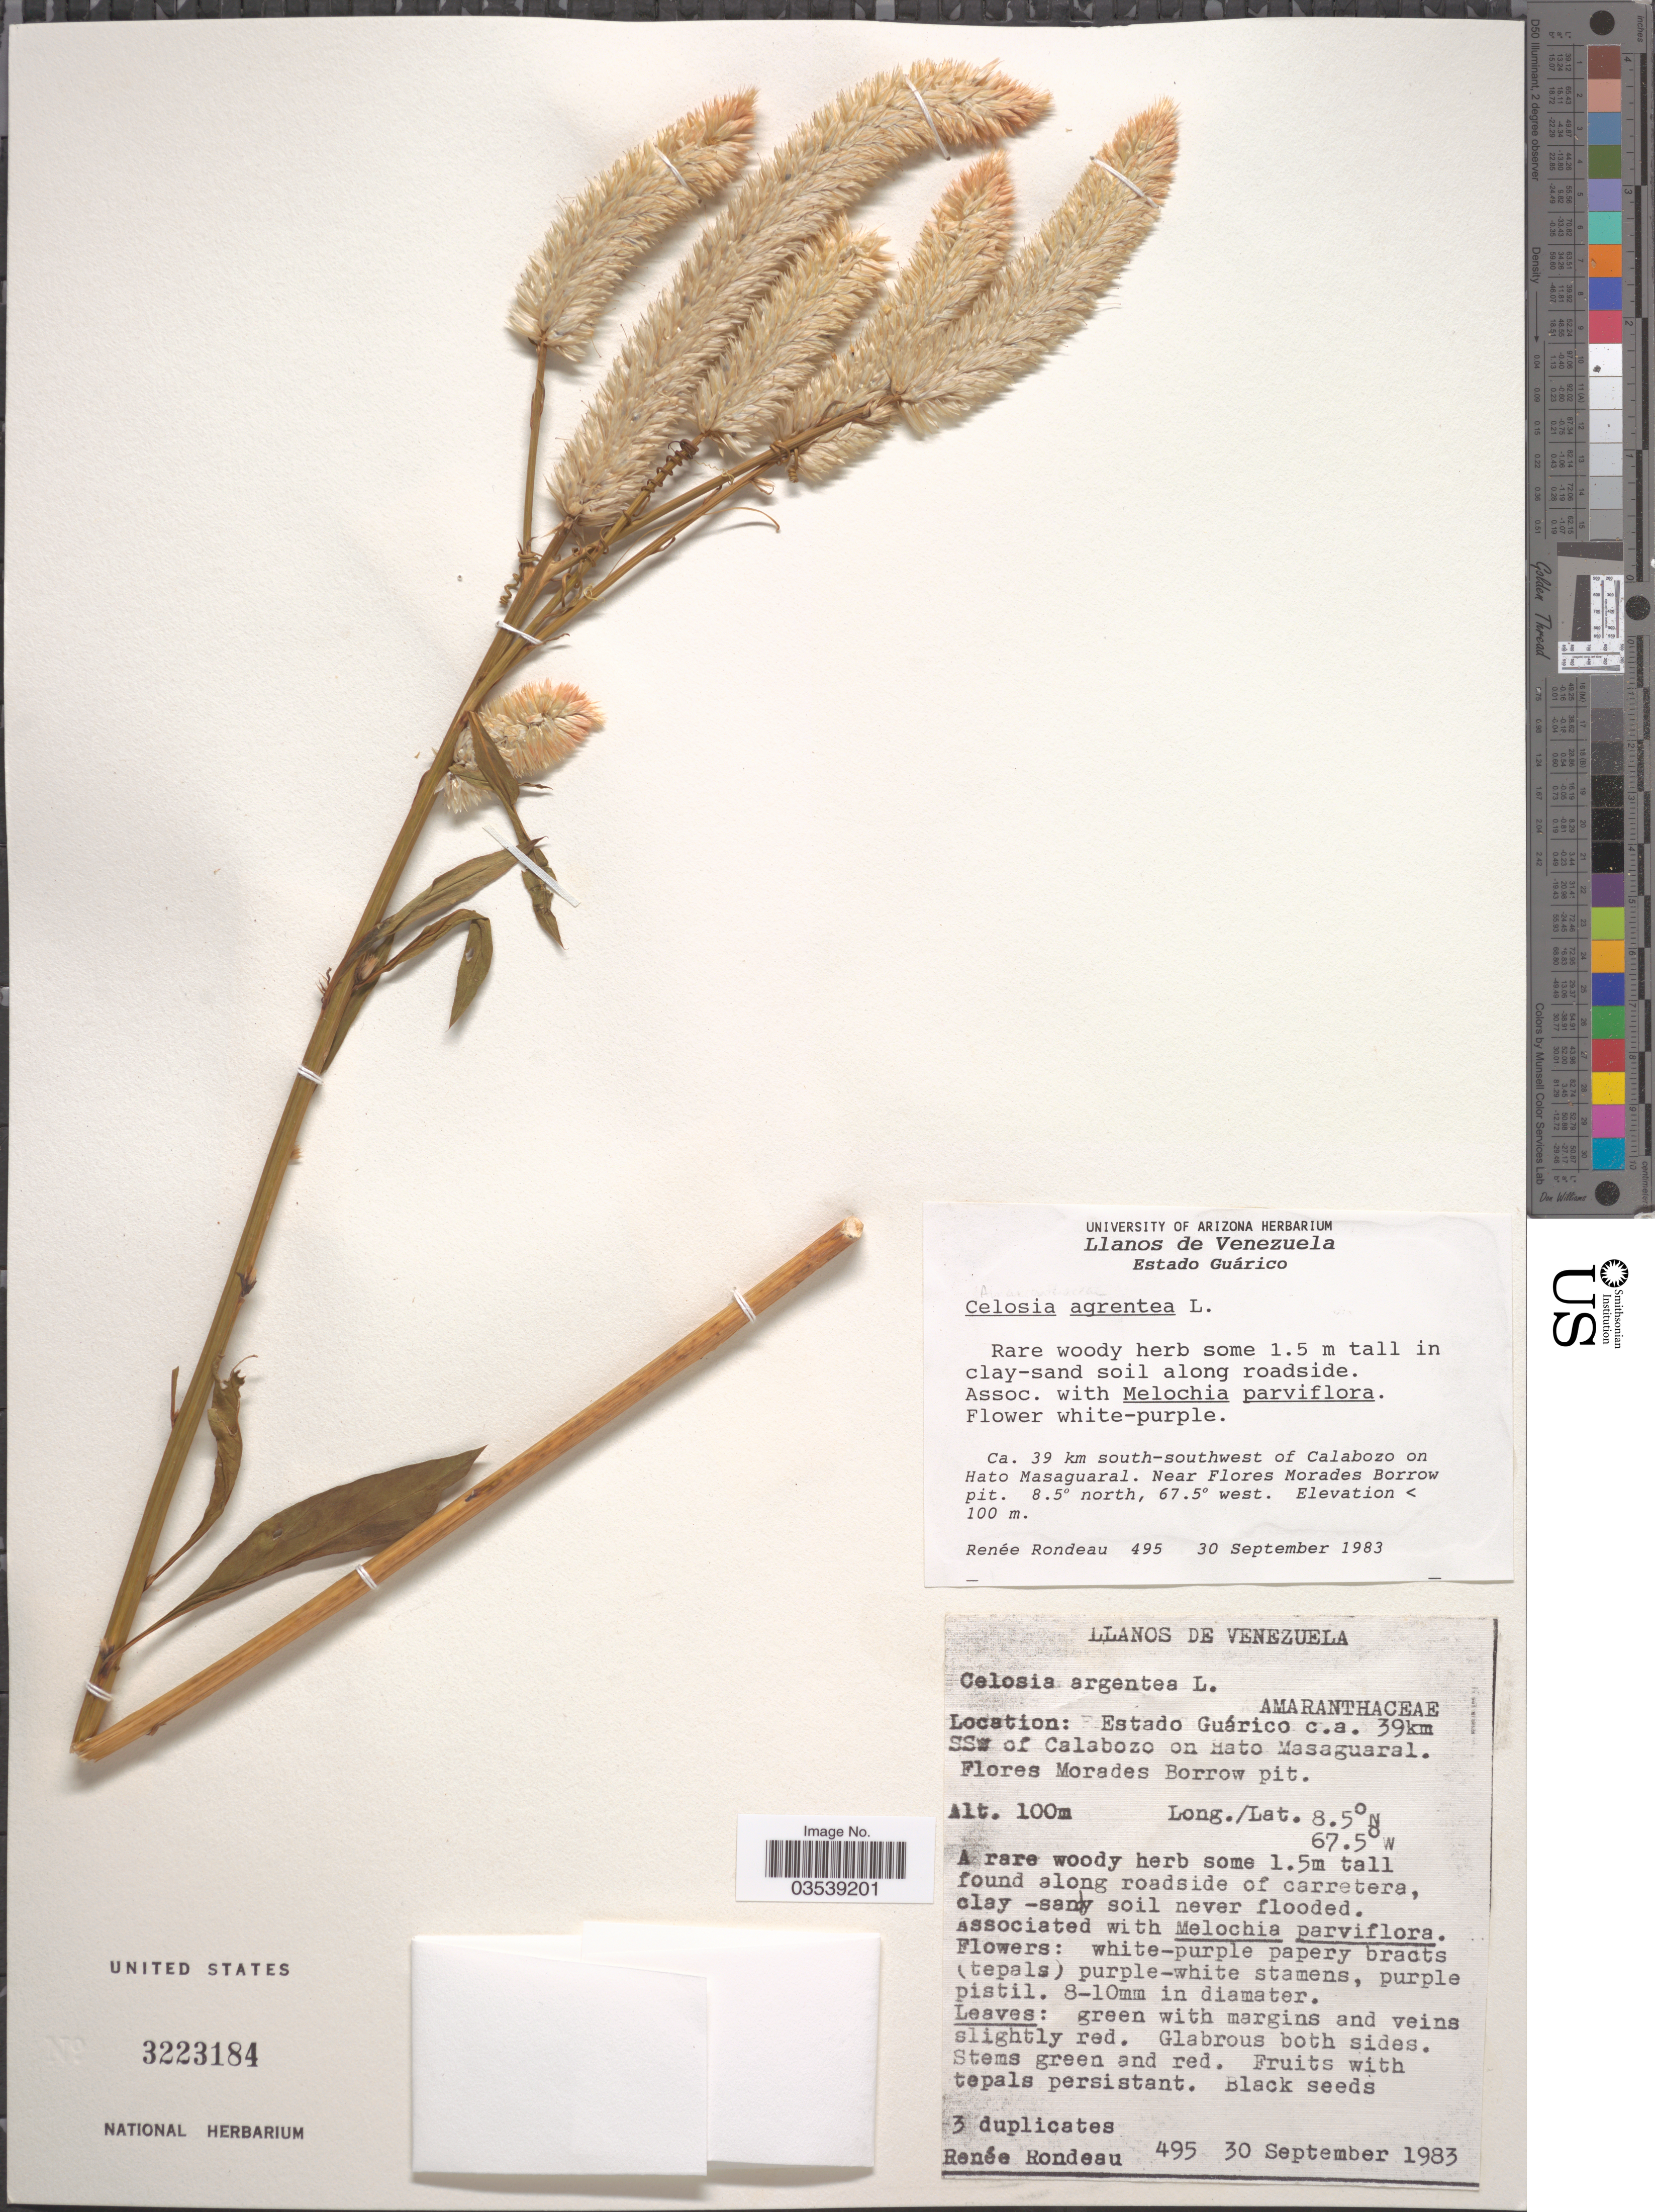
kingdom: Plantae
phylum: Tracheophyta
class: Magnoliopsida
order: Caryophyllales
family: Amaranthaceae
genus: Celosia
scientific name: Celosia argentea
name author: L.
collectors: R. Rondeau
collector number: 495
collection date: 1983-09-30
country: Venezuela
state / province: Guárico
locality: Ca. 39 km south-southwest of Calabozo on Hato Masaguaral. Near Flores Morades Borrow pit.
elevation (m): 100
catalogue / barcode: US 3223184